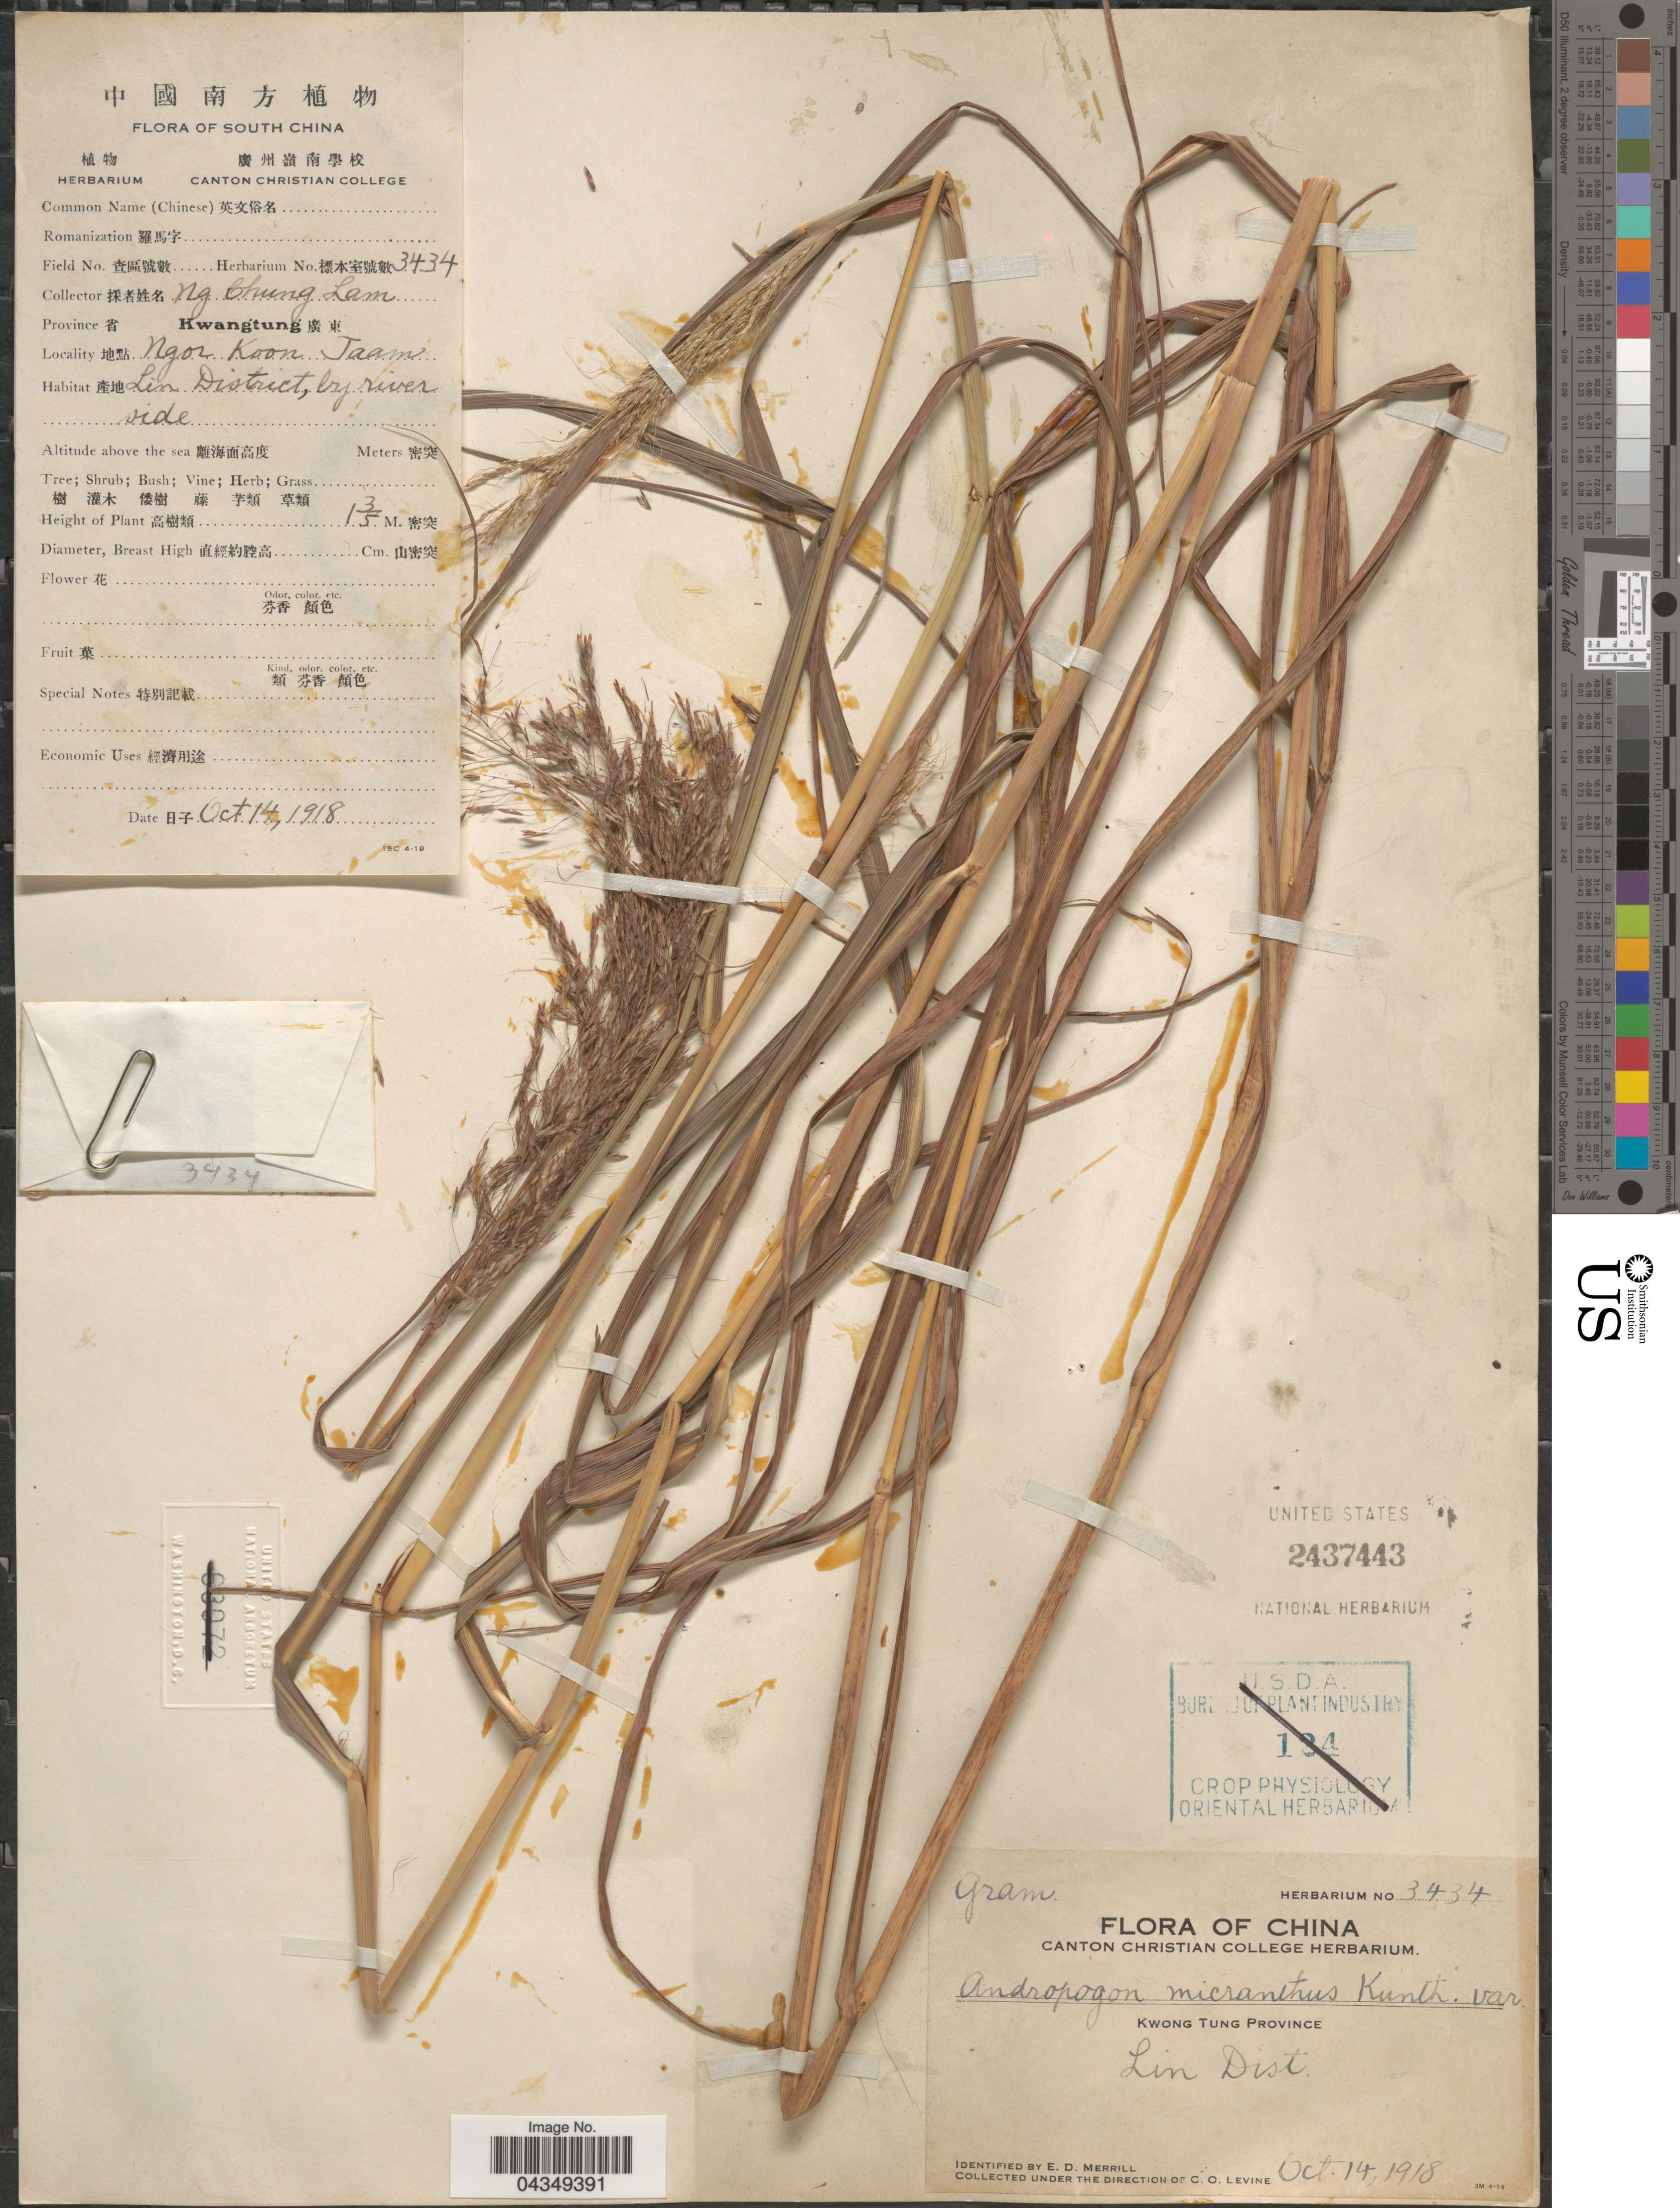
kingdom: Plantae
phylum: Tracheophyta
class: Liliopsida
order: Poales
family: Poaceae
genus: Capillipedium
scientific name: Capillipedium parviflorum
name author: (R. Br.) Stapf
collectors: N. C. Lam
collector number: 3434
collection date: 1918-10-14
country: China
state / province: Guangdong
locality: Kwong Tung Province. Lin District. Ngor Koon Taam.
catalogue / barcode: US 2437443